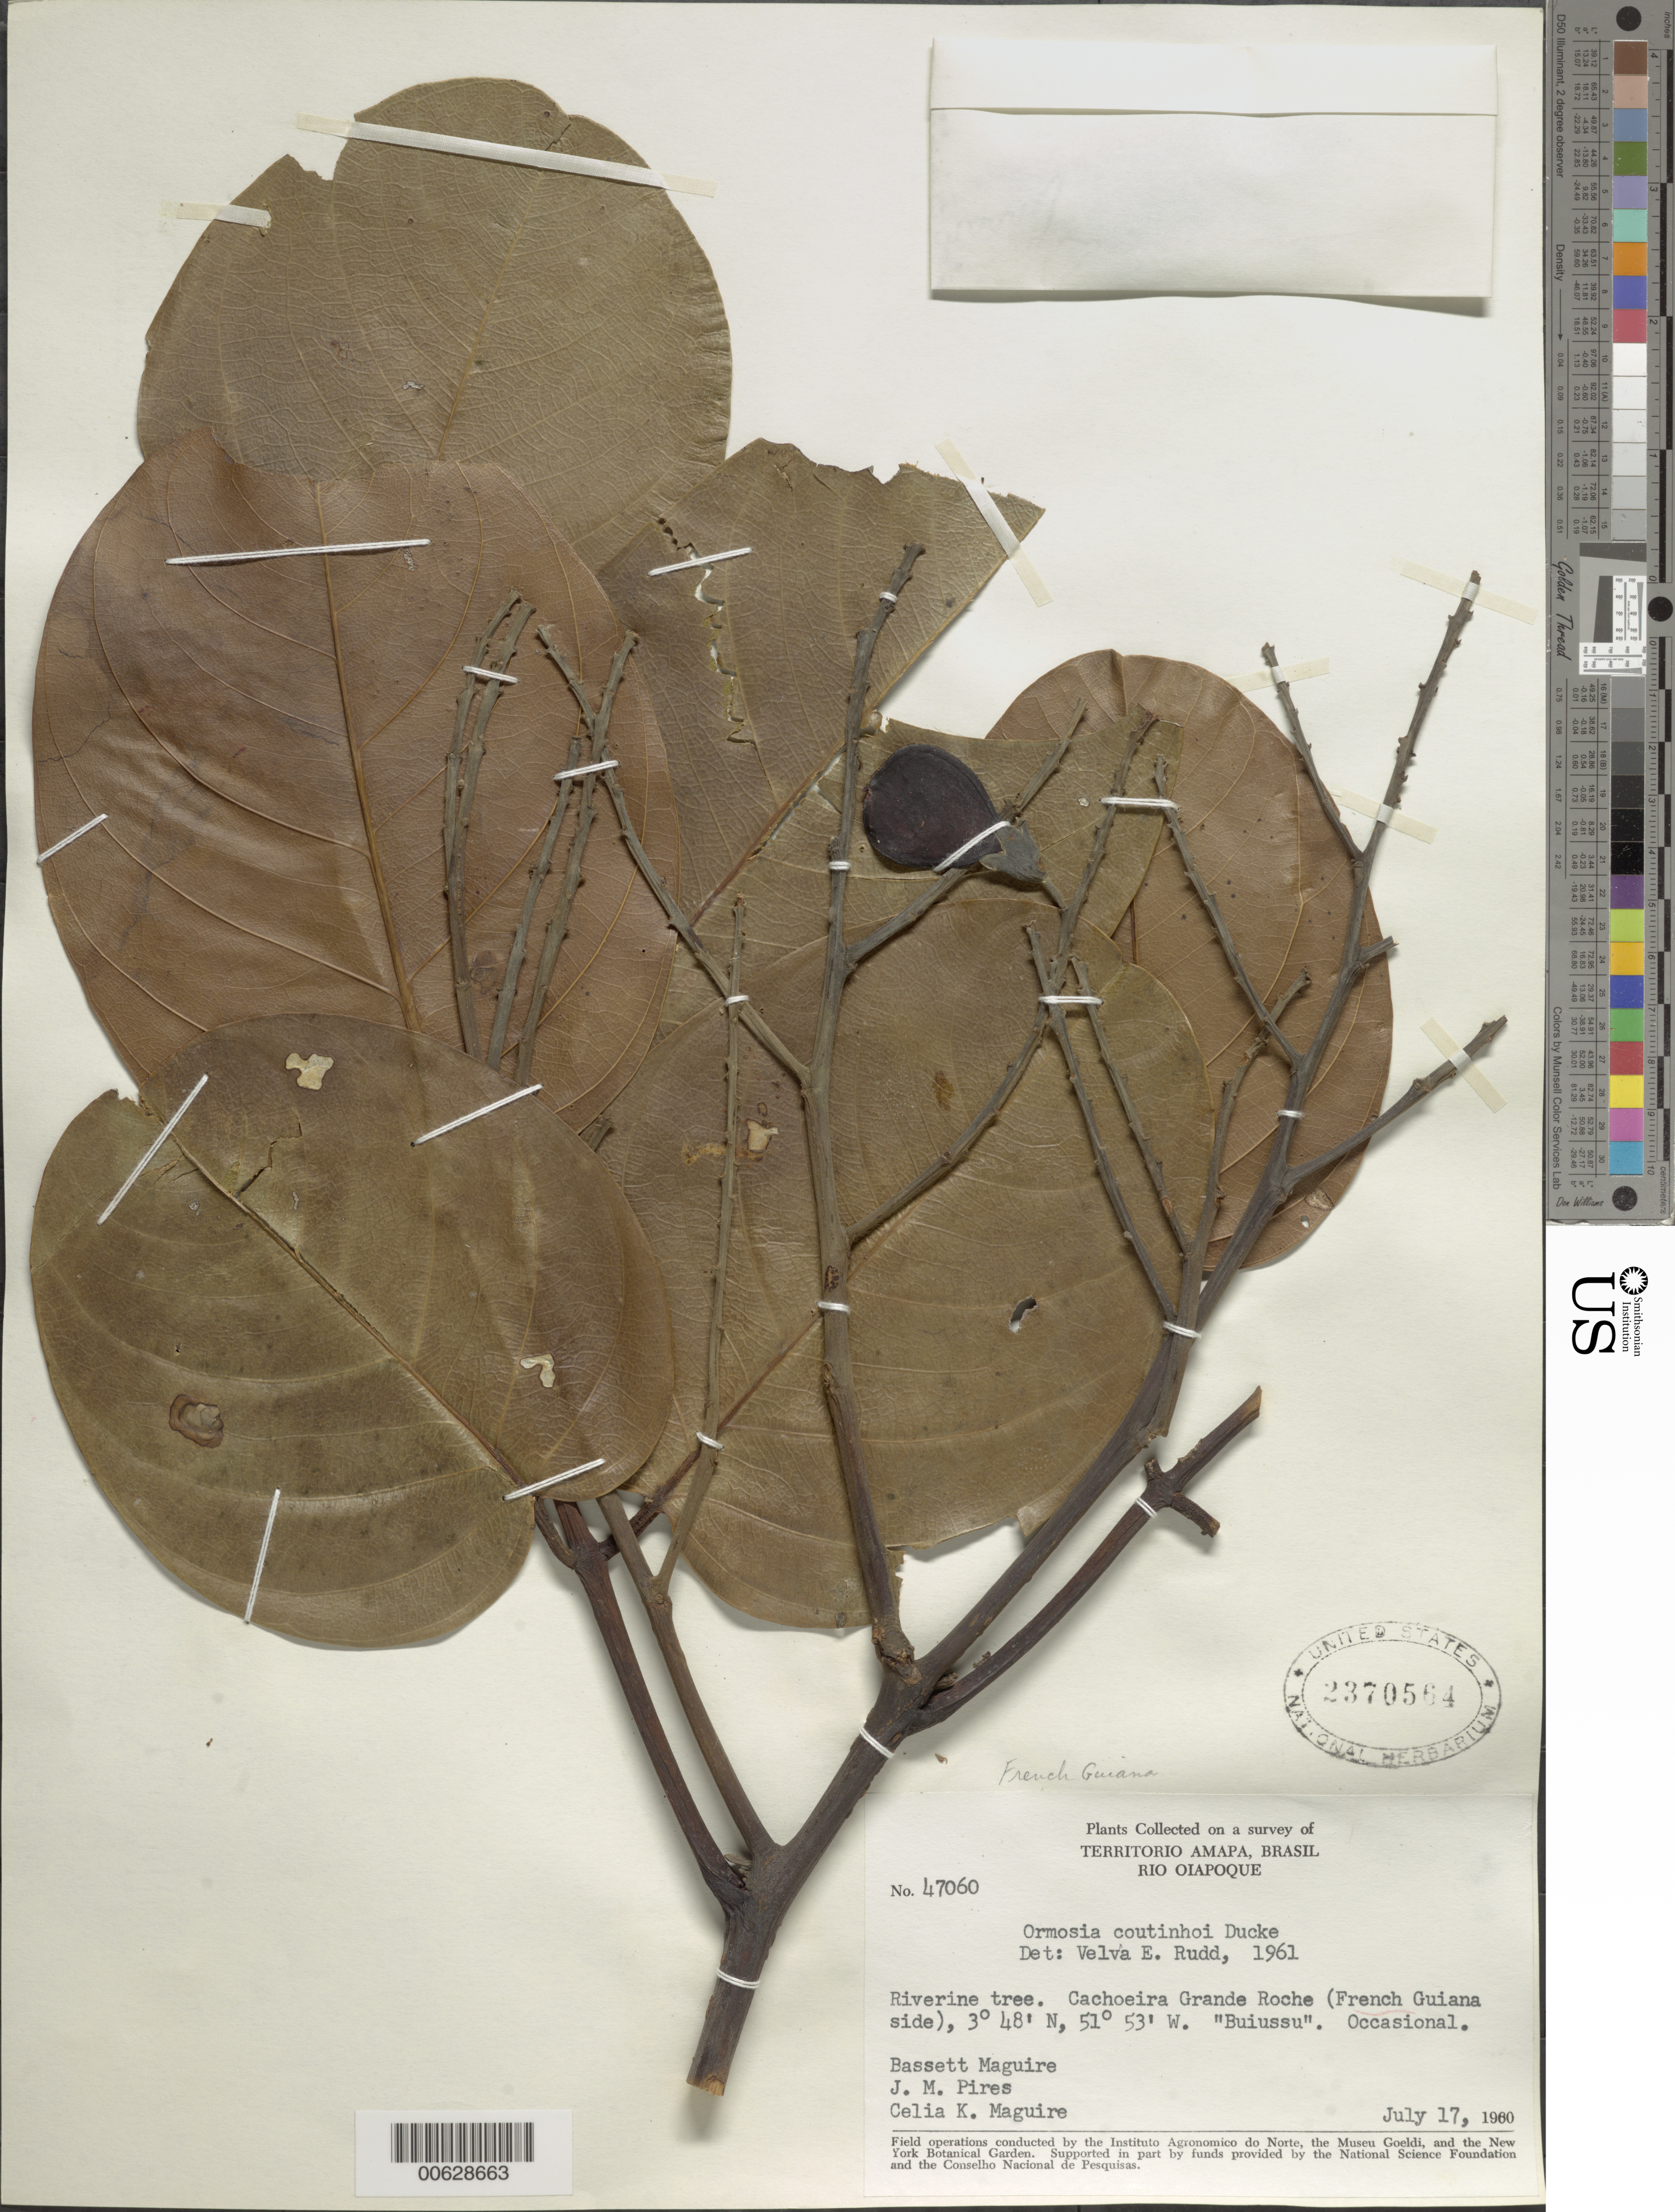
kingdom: Plantae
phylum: Tracheophyta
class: Magnoliopsida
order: Fabales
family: Fabaceae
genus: Ormosia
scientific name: Ormosia coutinhoi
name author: Ducke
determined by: Rudd, V. E.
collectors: B. Maguire, C. K. Maguire & J. M. Pires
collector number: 47060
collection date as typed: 17-Jul-60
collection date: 1960-07-17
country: French Guiana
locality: Cachoeira Grande Roche (French Guiana side)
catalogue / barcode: US 2370564